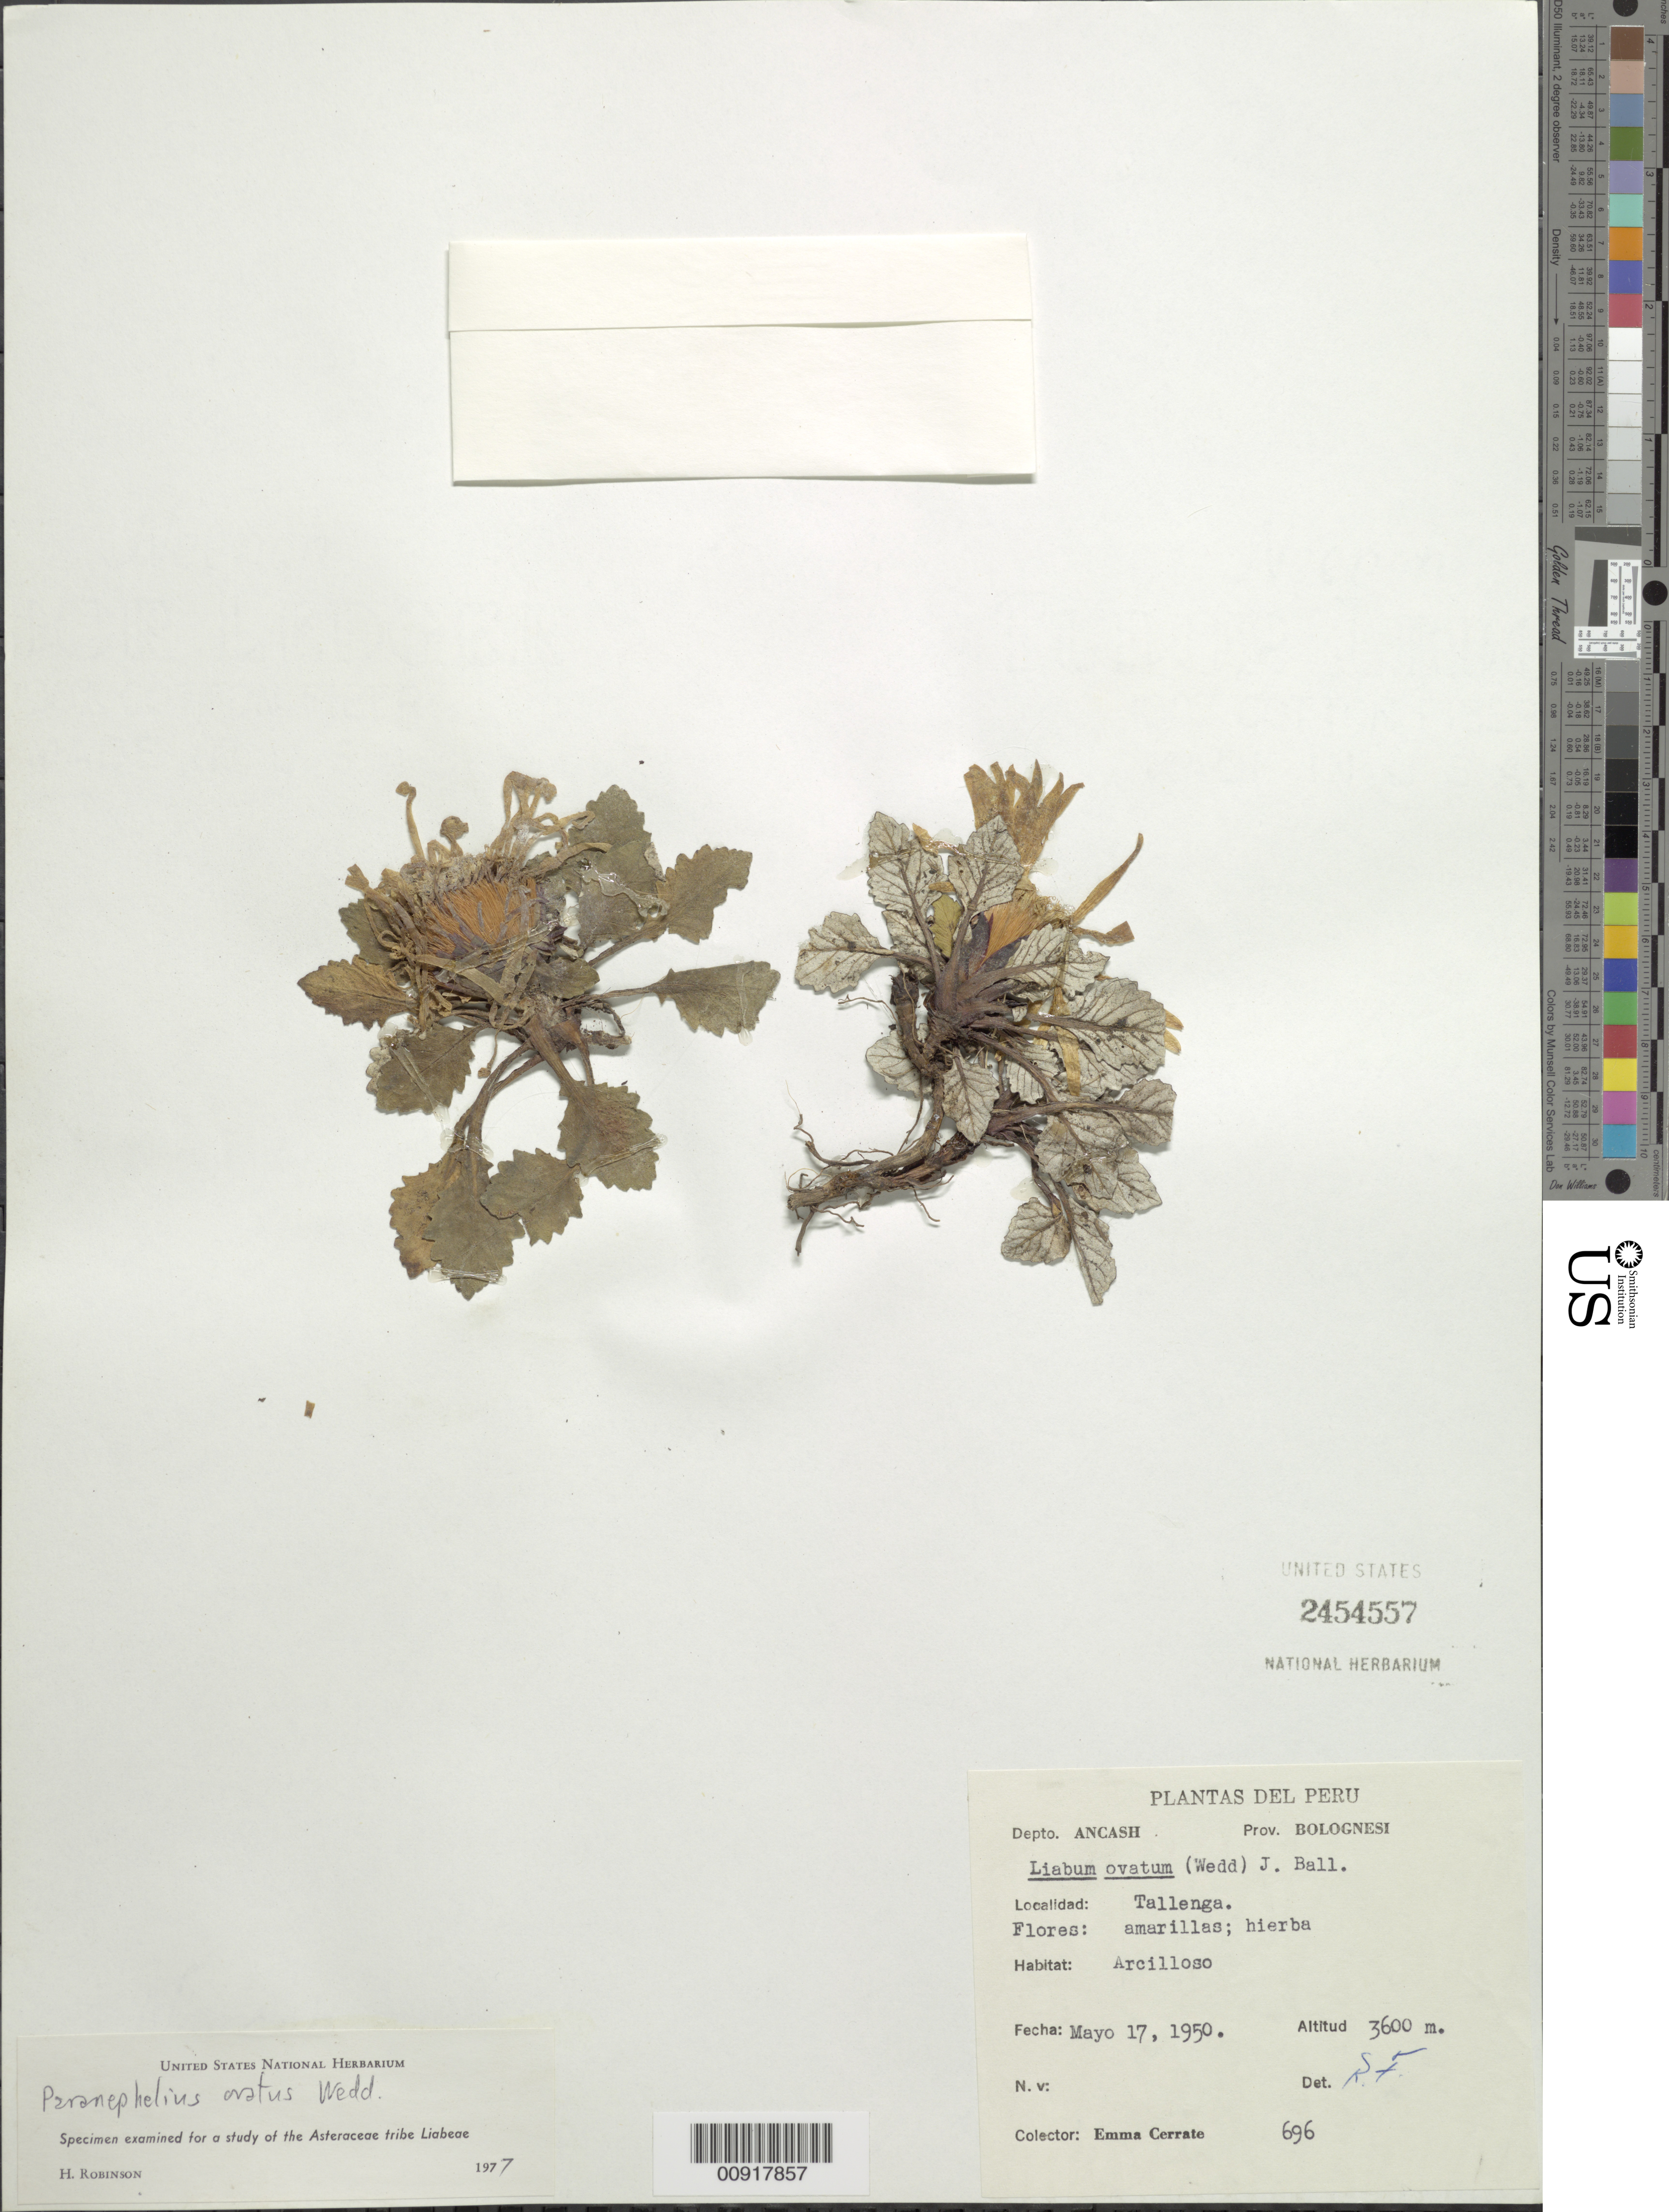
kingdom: Plantae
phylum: Tracheophyta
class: Magnoliopsida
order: Asterales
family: Asteraceae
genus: Paranephelius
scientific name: Paranephelius ovatus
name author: A. Gray ex Wedd.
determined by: Robinson, Harold E., (US)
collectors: E. Cerrate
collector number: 696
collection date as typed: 17 May 1950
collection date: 1950-05-17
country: Peru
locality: Prov. Bolognesi, Dpto. Ancash, Tallenga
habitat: Arcilloso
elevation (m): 3600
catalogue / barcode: US 2454557